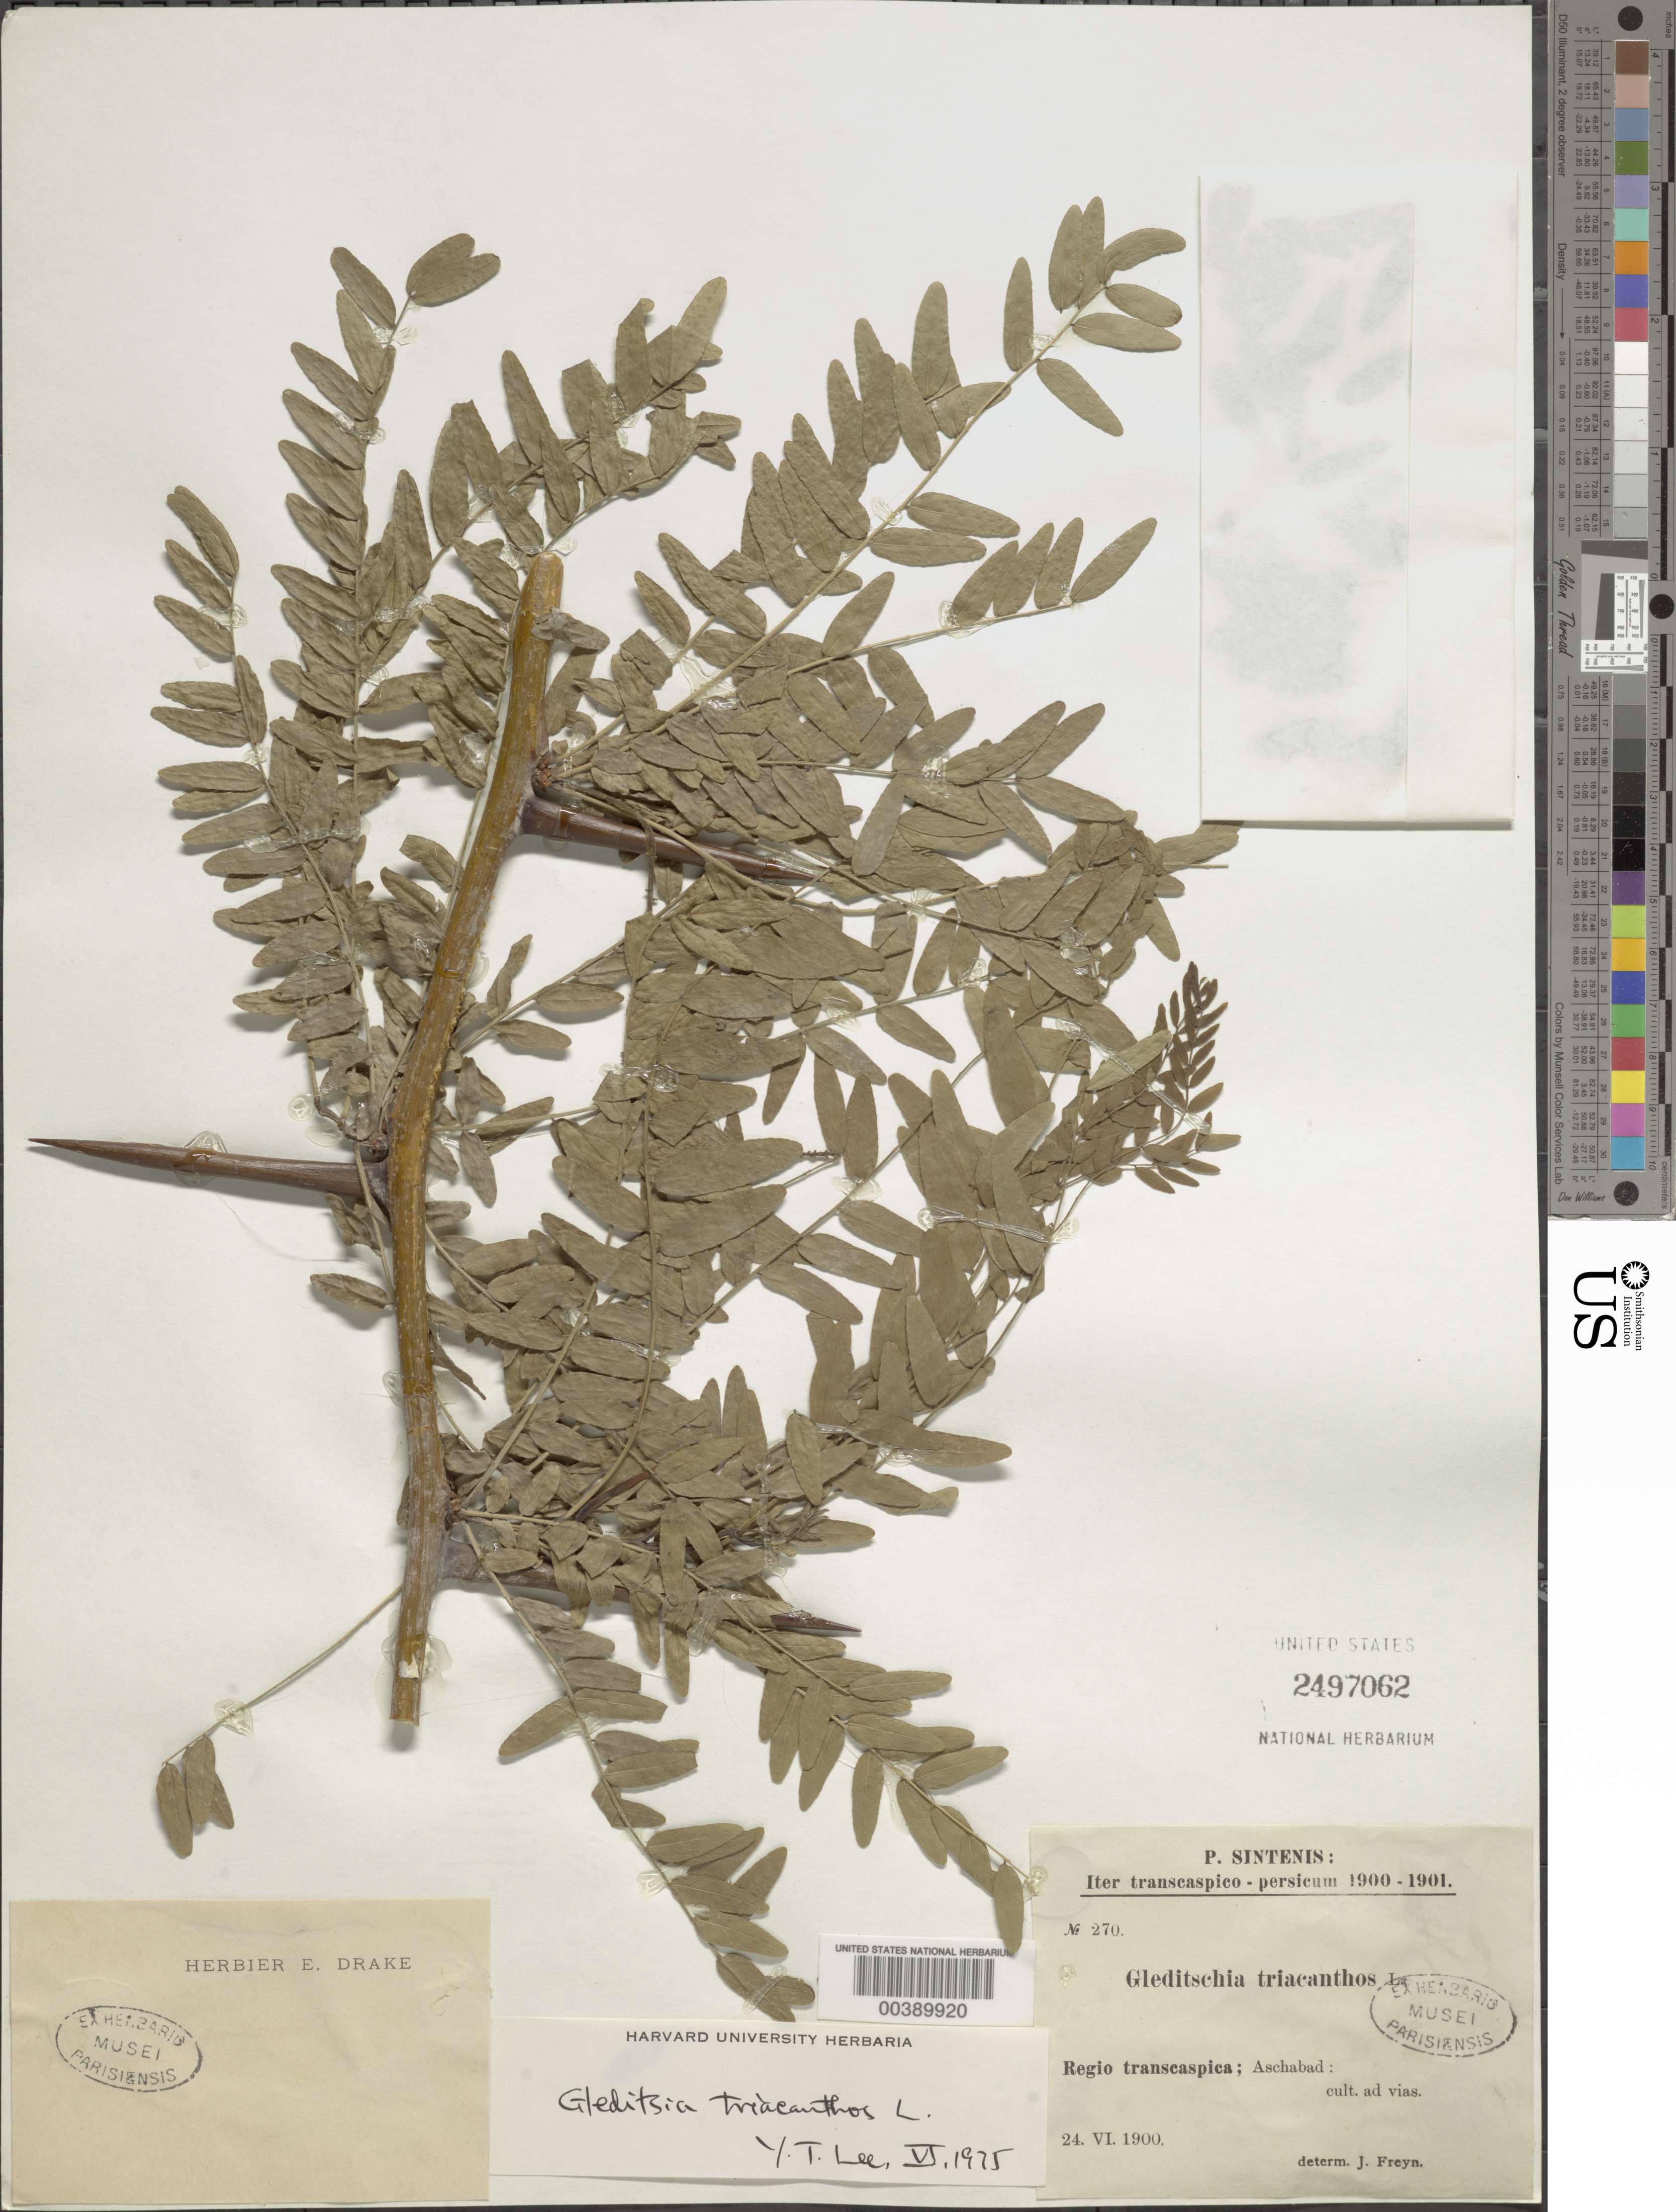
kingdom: Plantae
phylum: Tracheophyta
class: Magnoliopsida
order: Fabales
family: Fabaceae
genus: Gleditsia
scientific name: Gleditsia triacanthos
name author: L.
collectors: P. Sintenis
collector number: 270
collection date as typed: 24 Jun 1900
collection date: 1900-06-24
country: Turkmenistan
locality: Regio transcaspica; Aschabad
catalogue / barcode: US 2497062